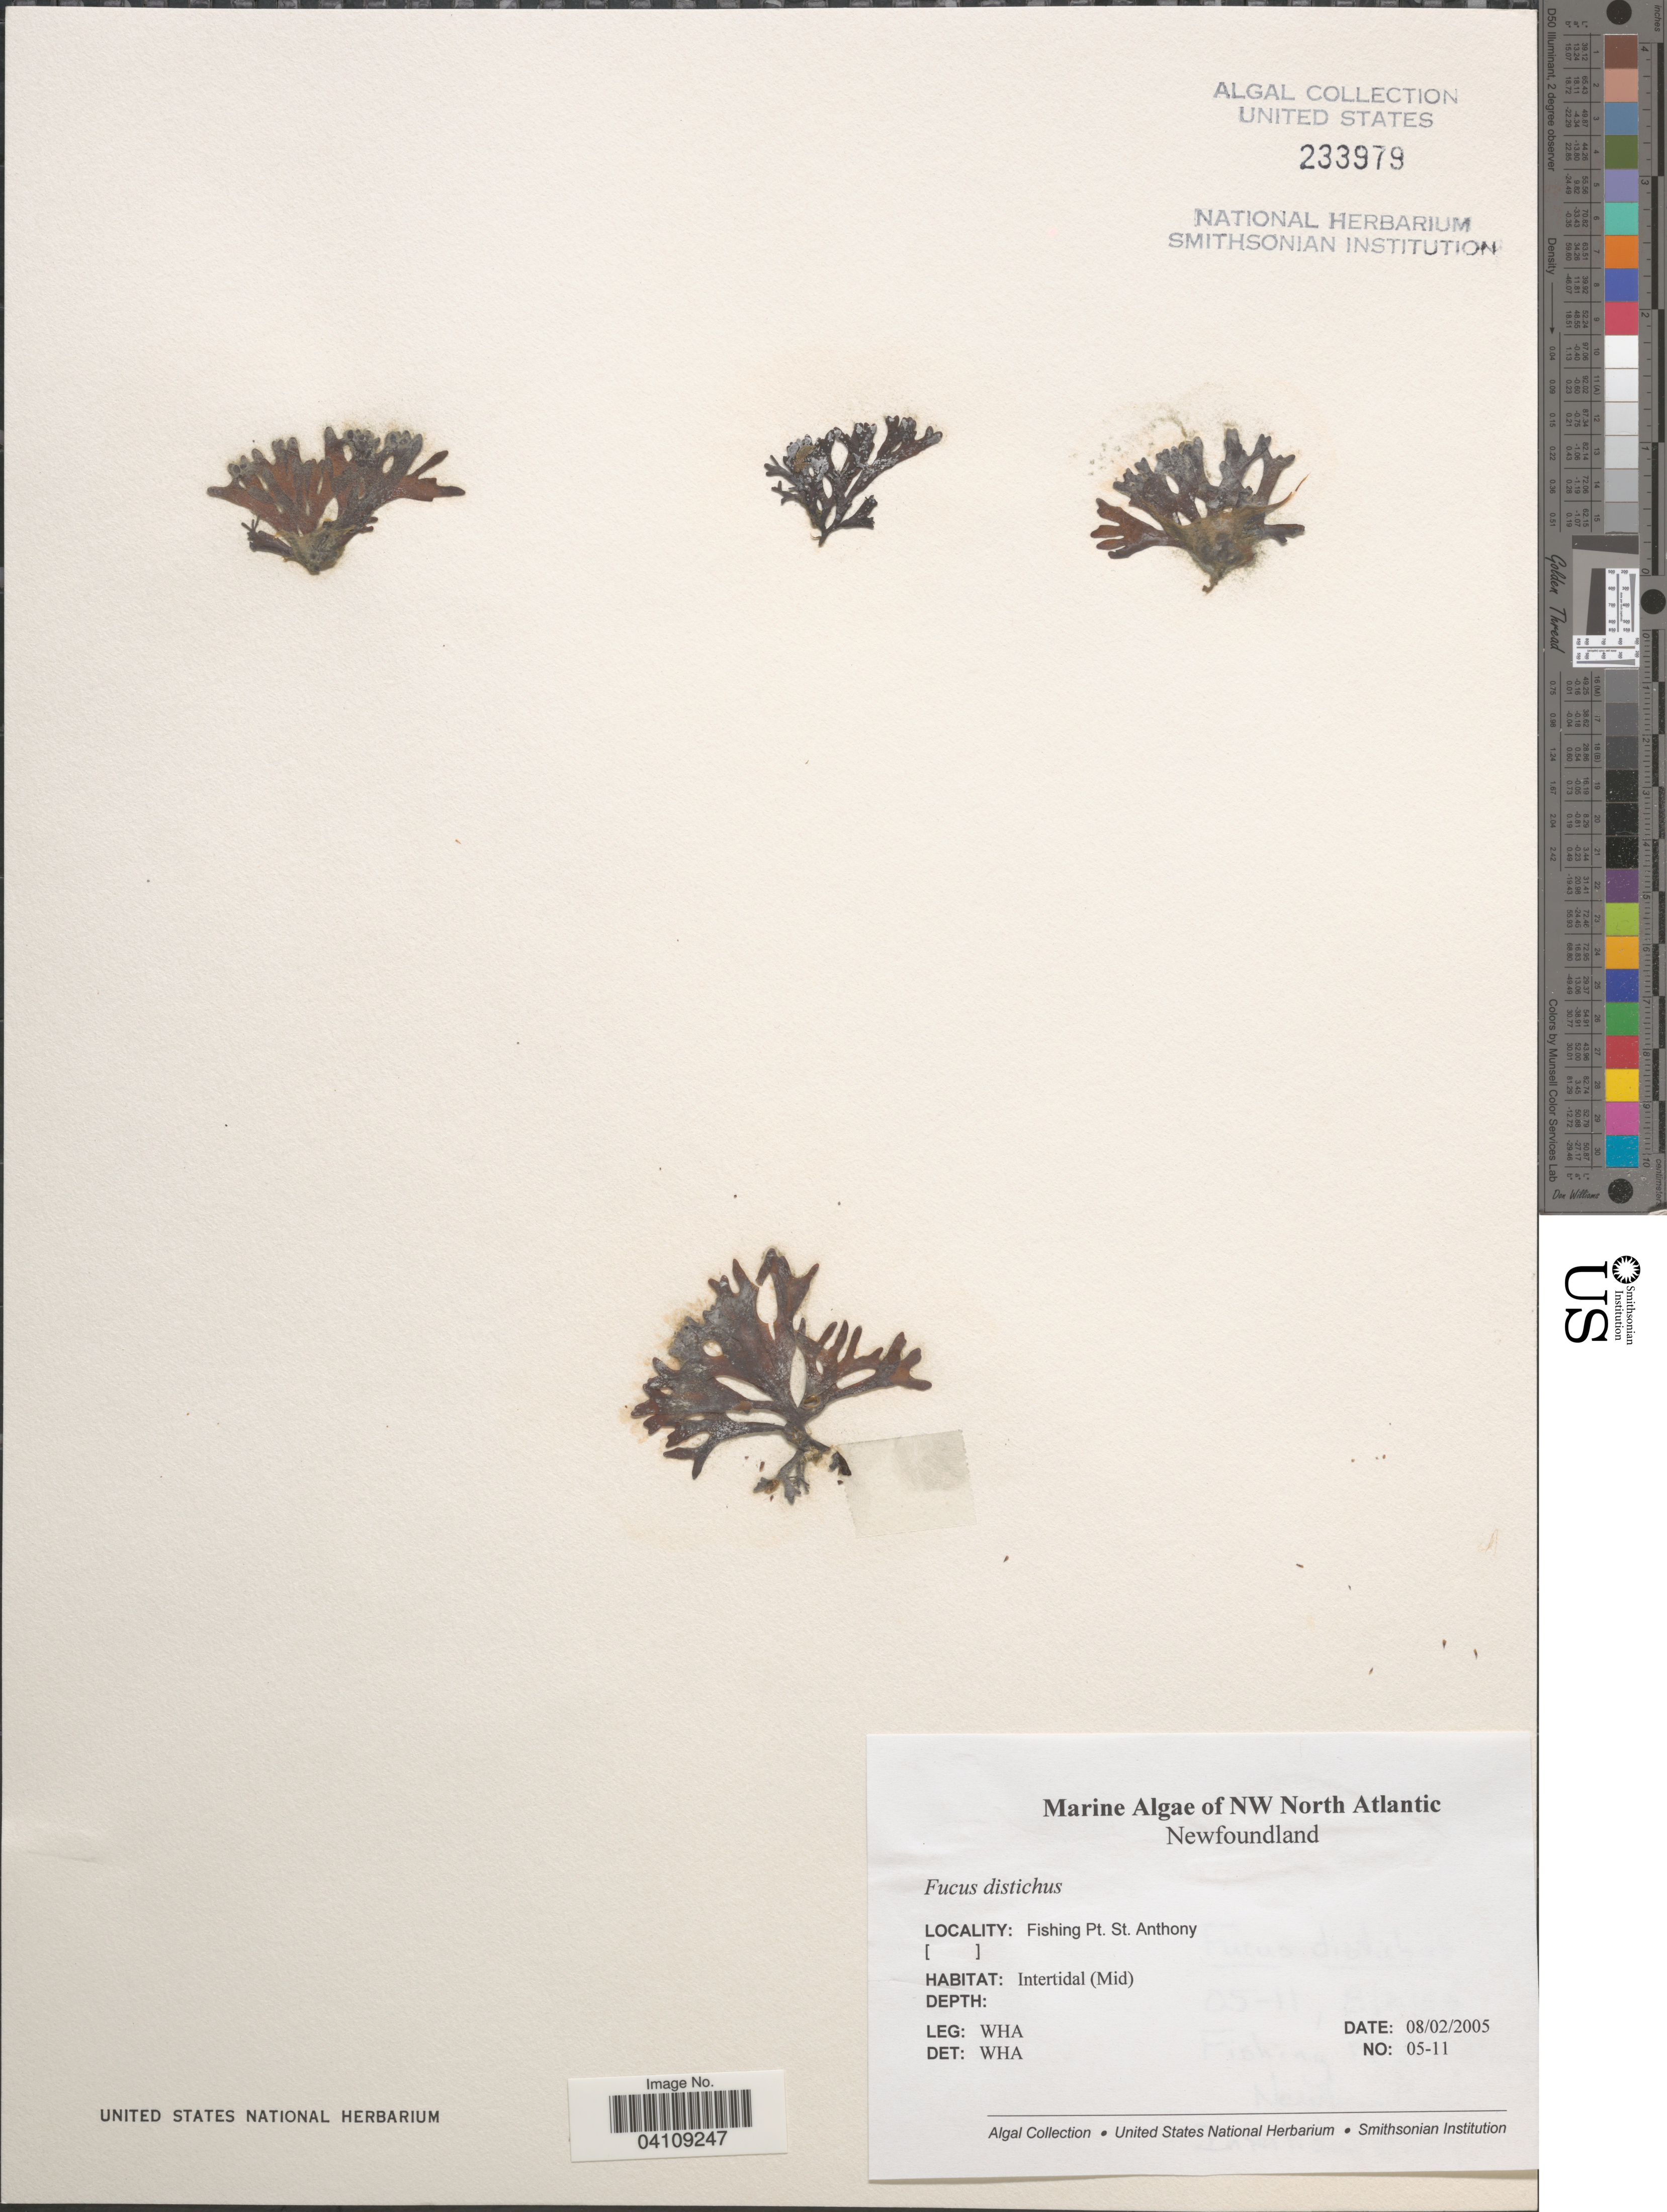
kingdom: Chromista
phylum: Ochrophyta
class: Phaeophyceae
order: Fucales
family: Fucaceae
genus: Fucus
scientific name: Fucus distichus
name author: L.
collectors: W. H. Adey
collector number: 05-11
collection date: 2005-08-02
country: Canada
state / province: Newfoundland and Labrador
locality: NW North Atlantic. Fishing Pt. St. Anthony. Intertidal (Mid).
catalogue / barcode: US 233979